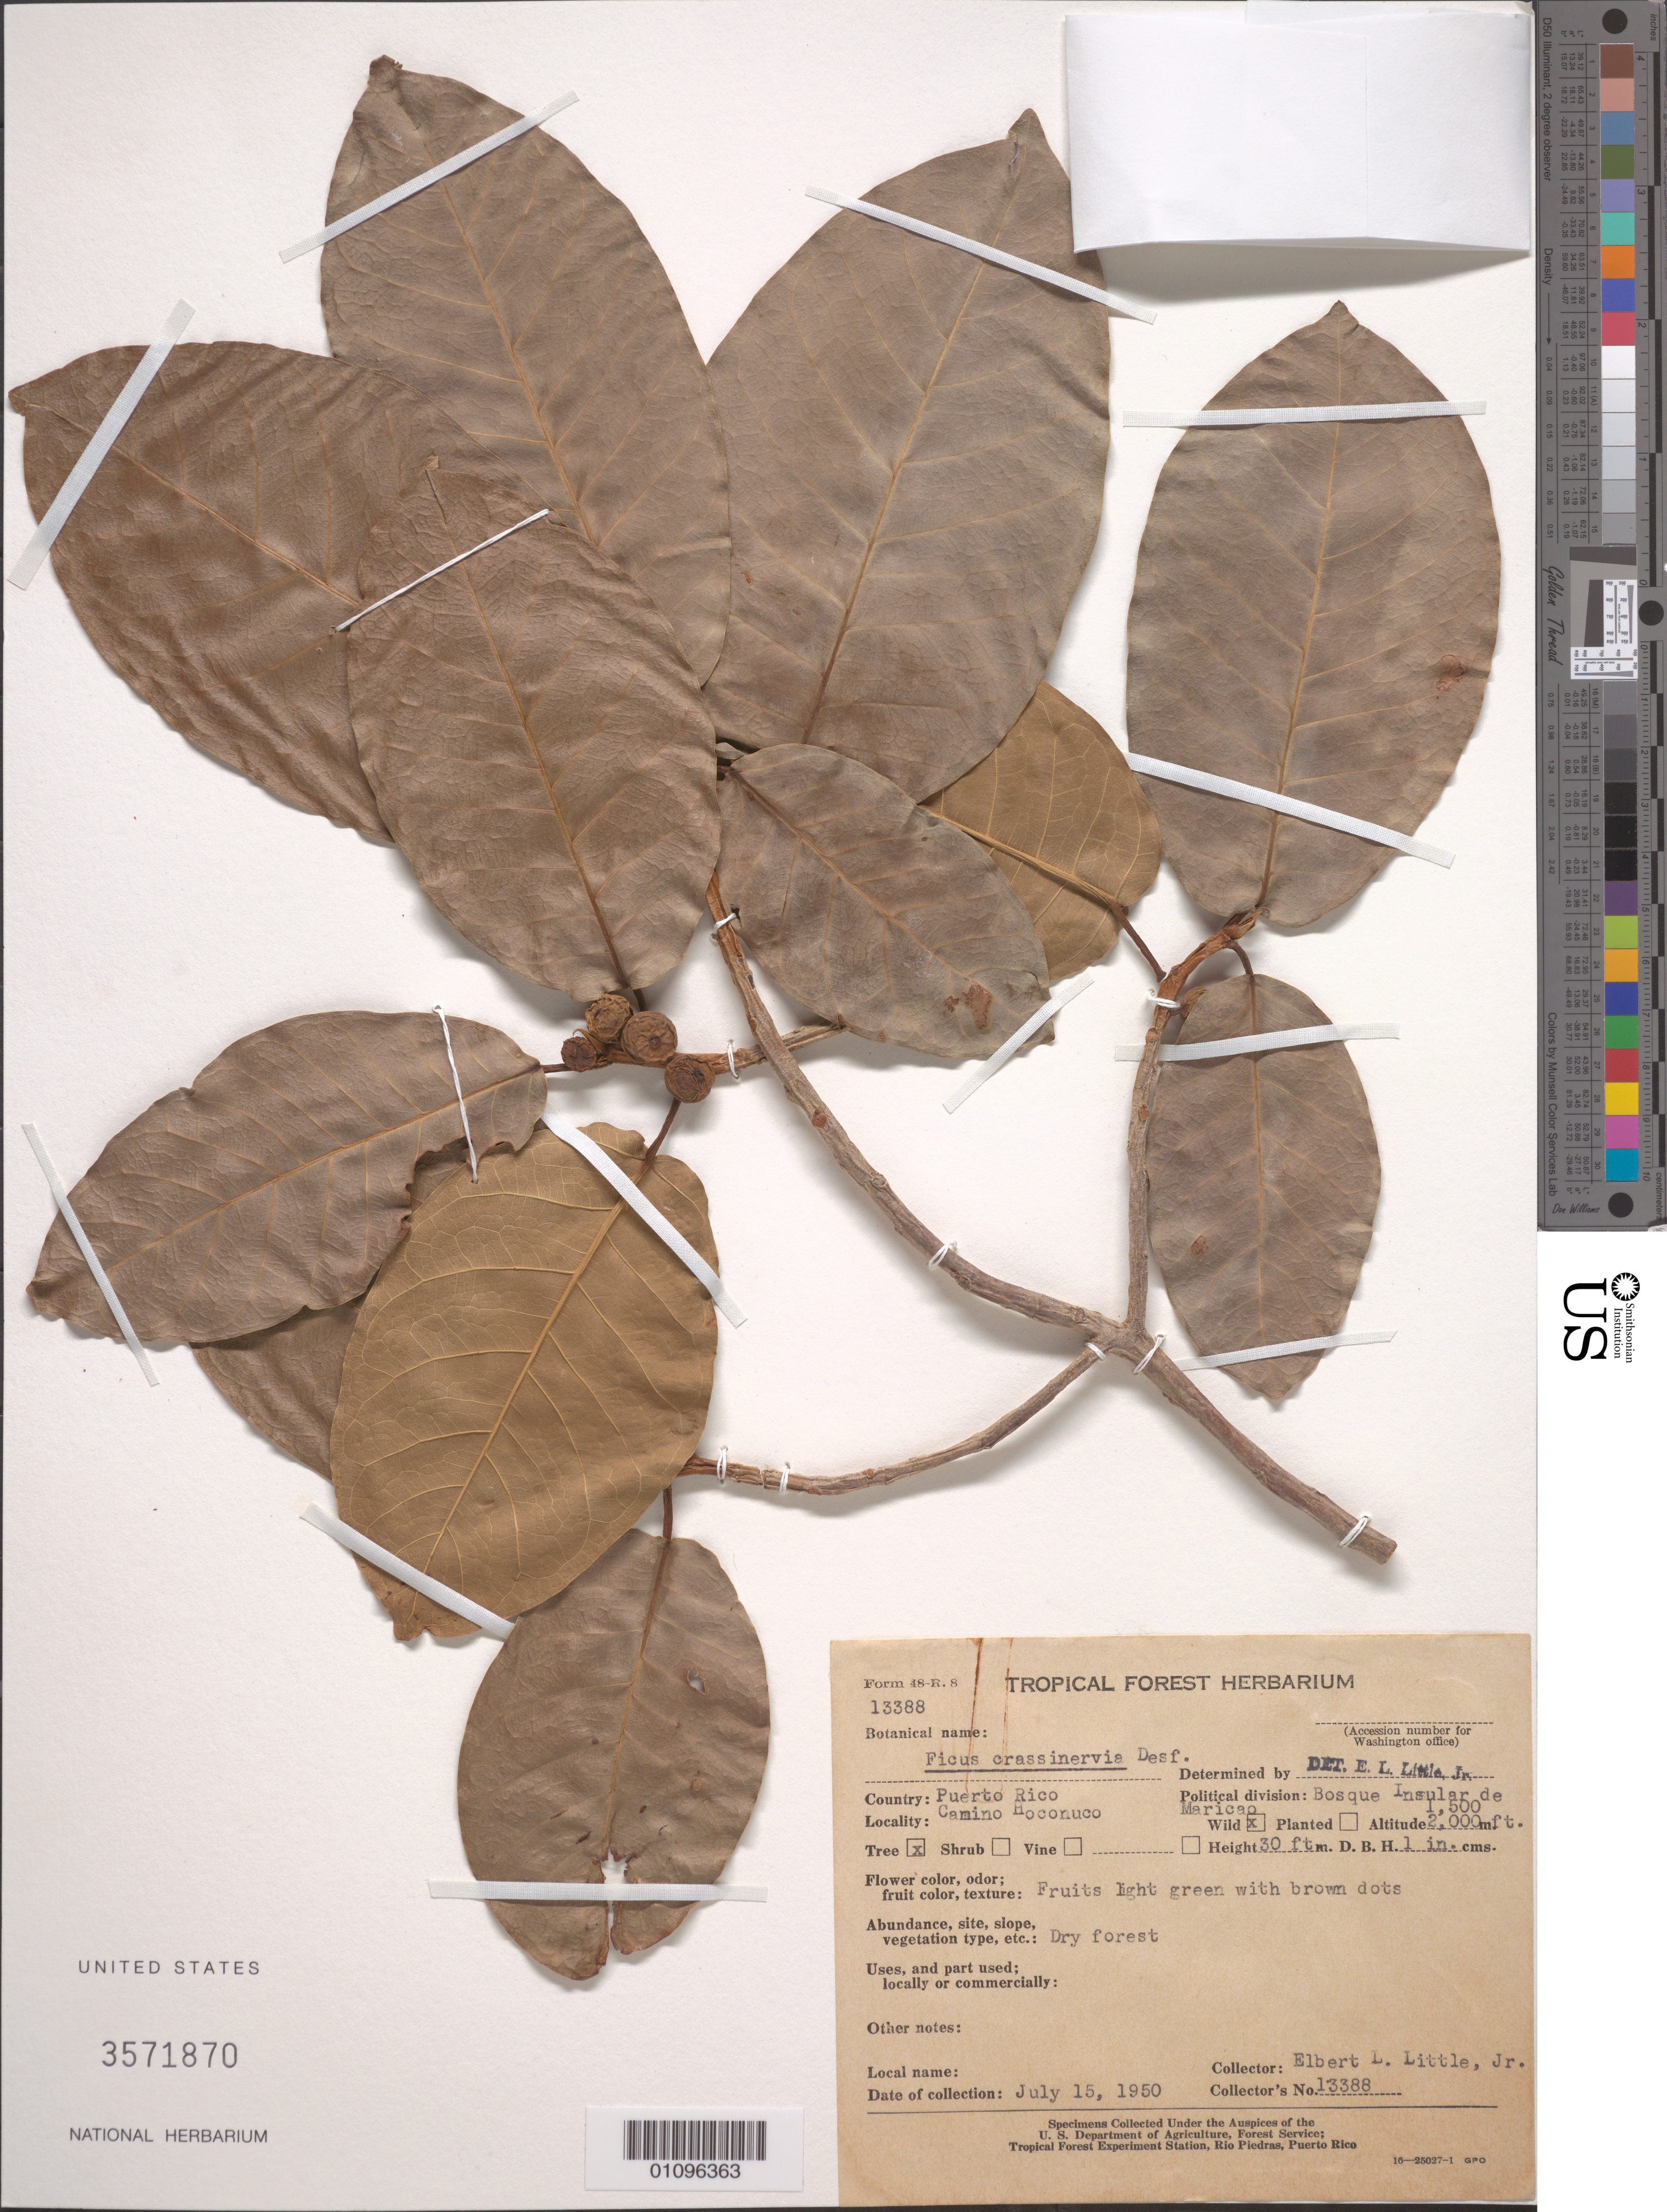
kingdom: Plantae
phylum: Tracheophyta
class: Magnoliopsida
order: Rosales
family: Moraceae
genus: Ficus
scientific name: Ficus trigonata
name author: L.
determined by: Cardoso Pederneiras, L.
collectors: E. L. Little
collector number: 13388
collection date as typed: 15 Jul 1950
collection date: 1950-07-15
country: Puerto Rico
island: Puerto Rico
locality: Bosque Insular de Maricao, Camino Hoconuco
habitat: Dry forest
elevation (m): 457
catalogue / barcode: US 3571870